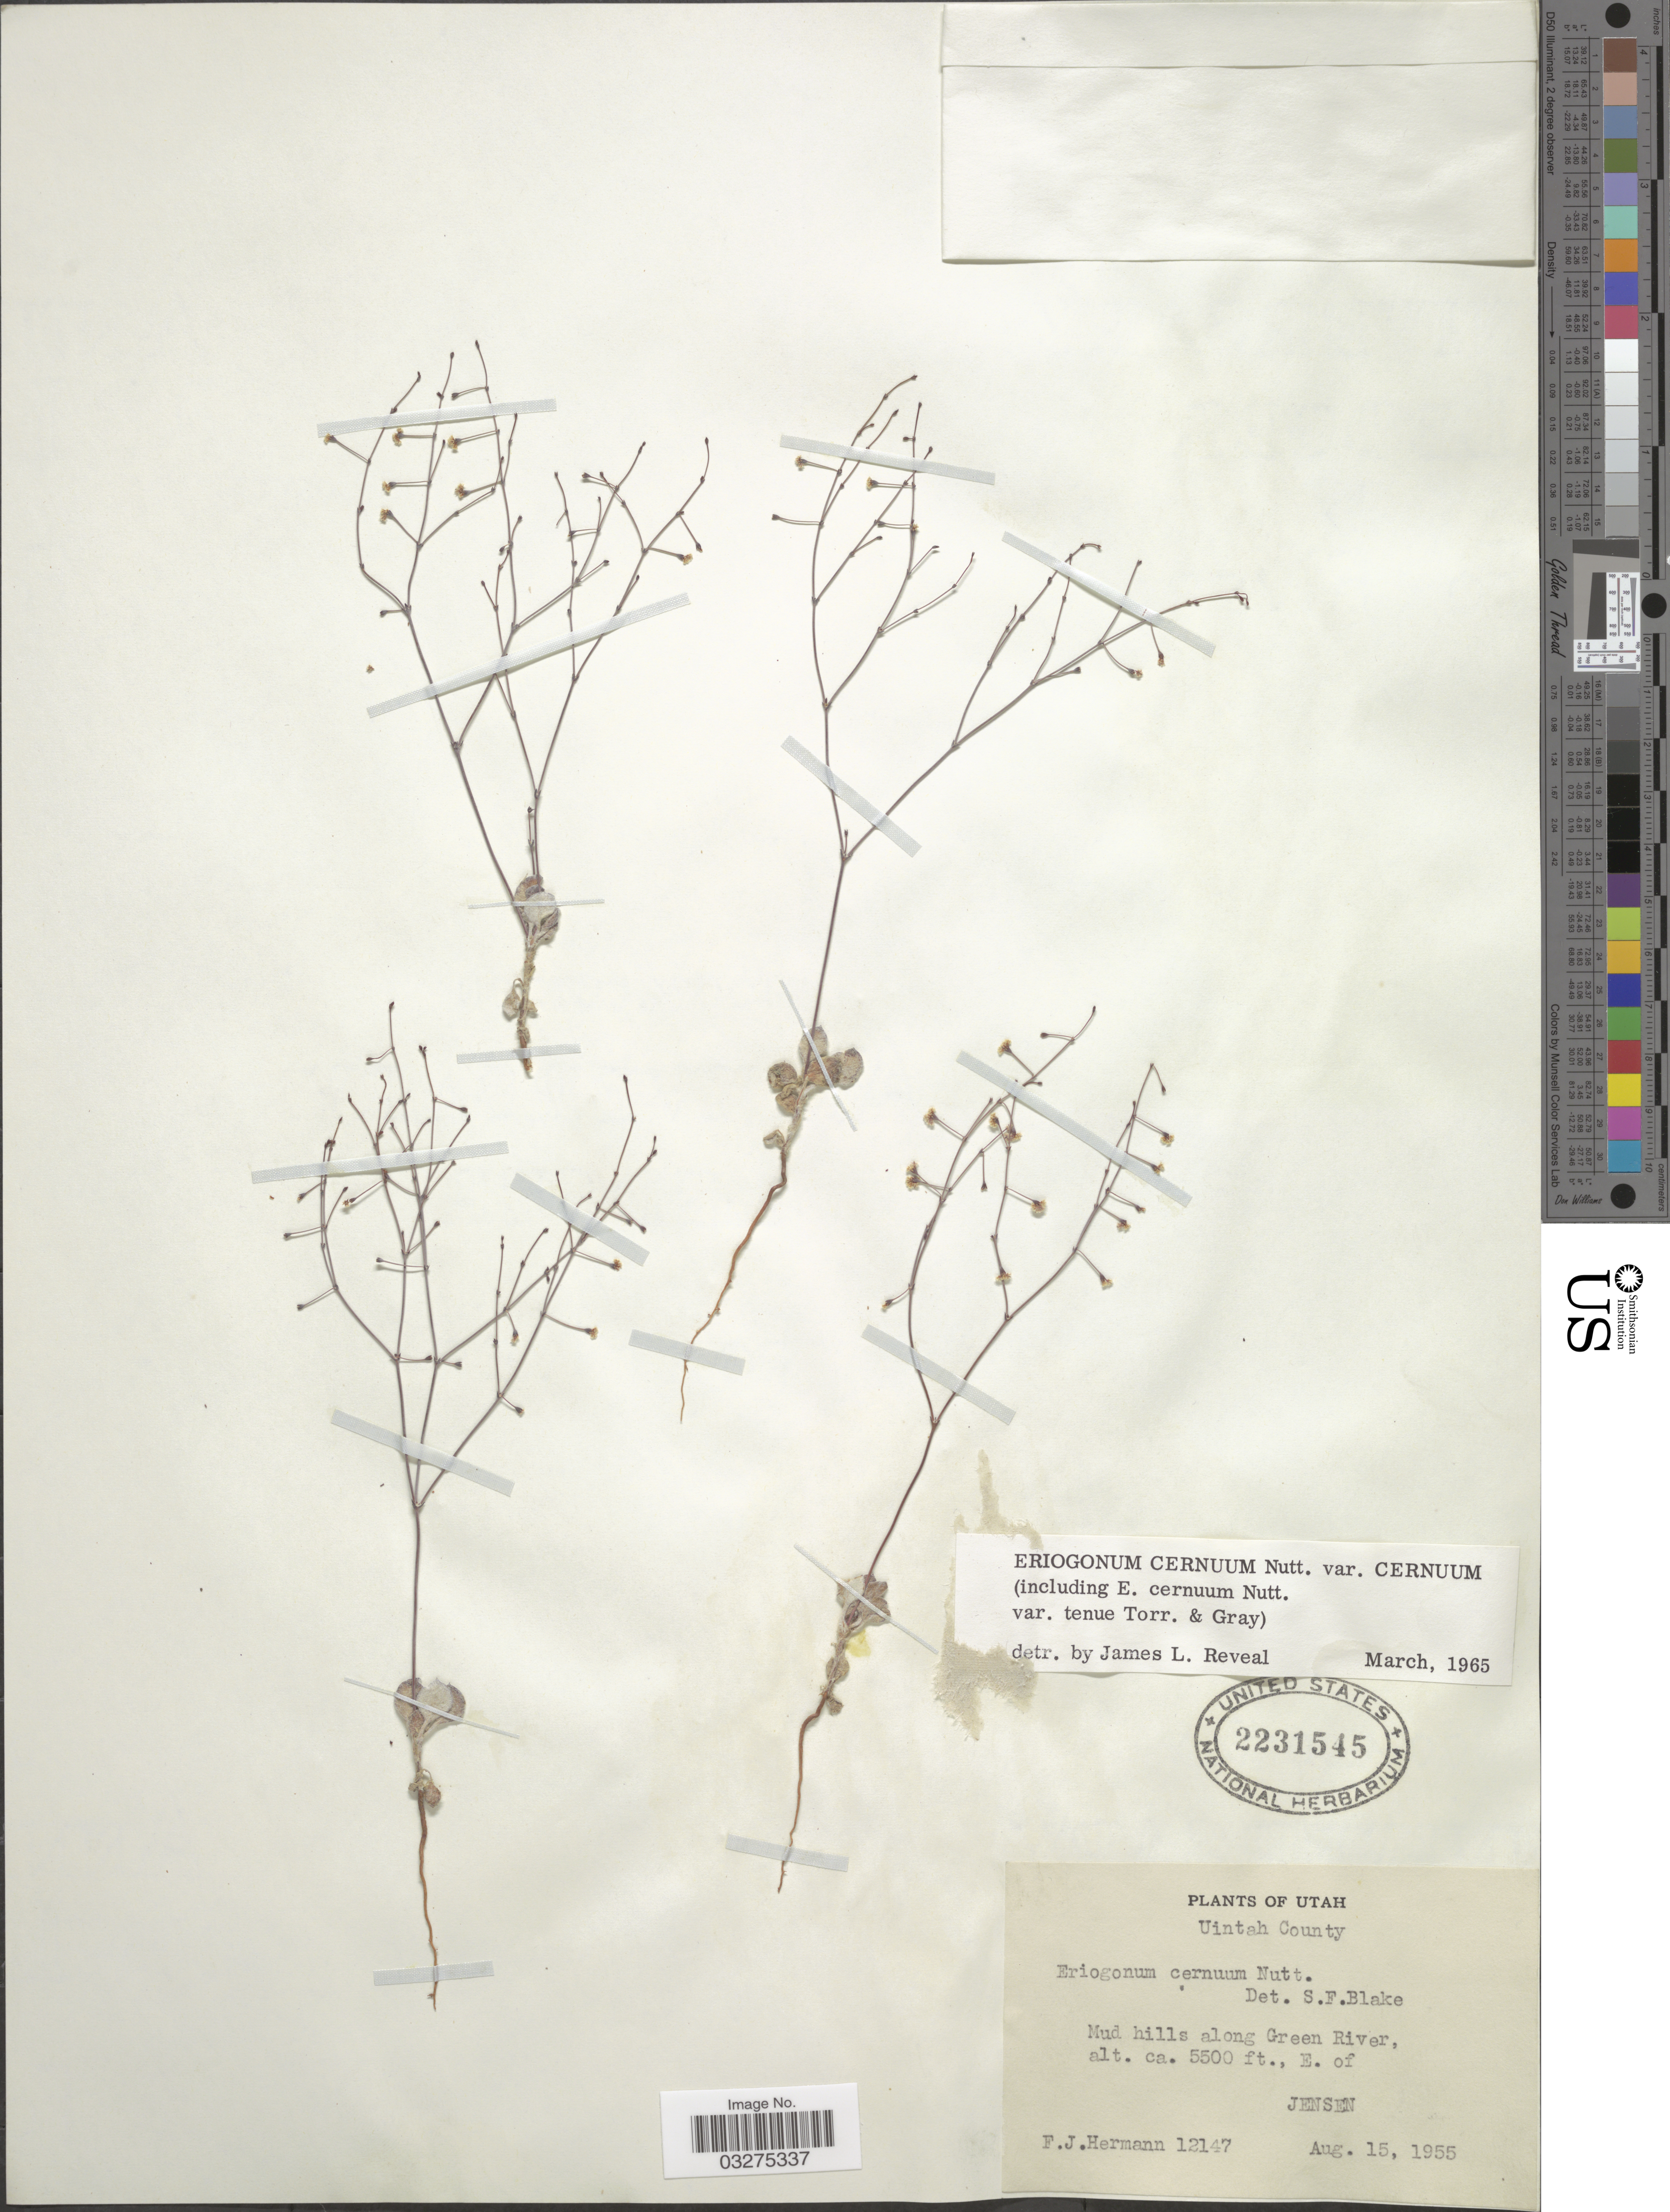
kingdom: Plantae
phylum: Tracheophyta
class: Magnoliopsida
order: Caryophyllales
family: Polygonaceae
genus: Eriogonum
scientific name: Eriogonum cernuum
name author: Nutt.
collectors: F. J. Hermann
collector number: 12147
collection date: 1955-08-15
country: United States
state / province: Utah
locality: Uintah County. Mud hills along Green River, E. of Jensen.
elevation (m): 1676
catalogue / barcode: US 2231545